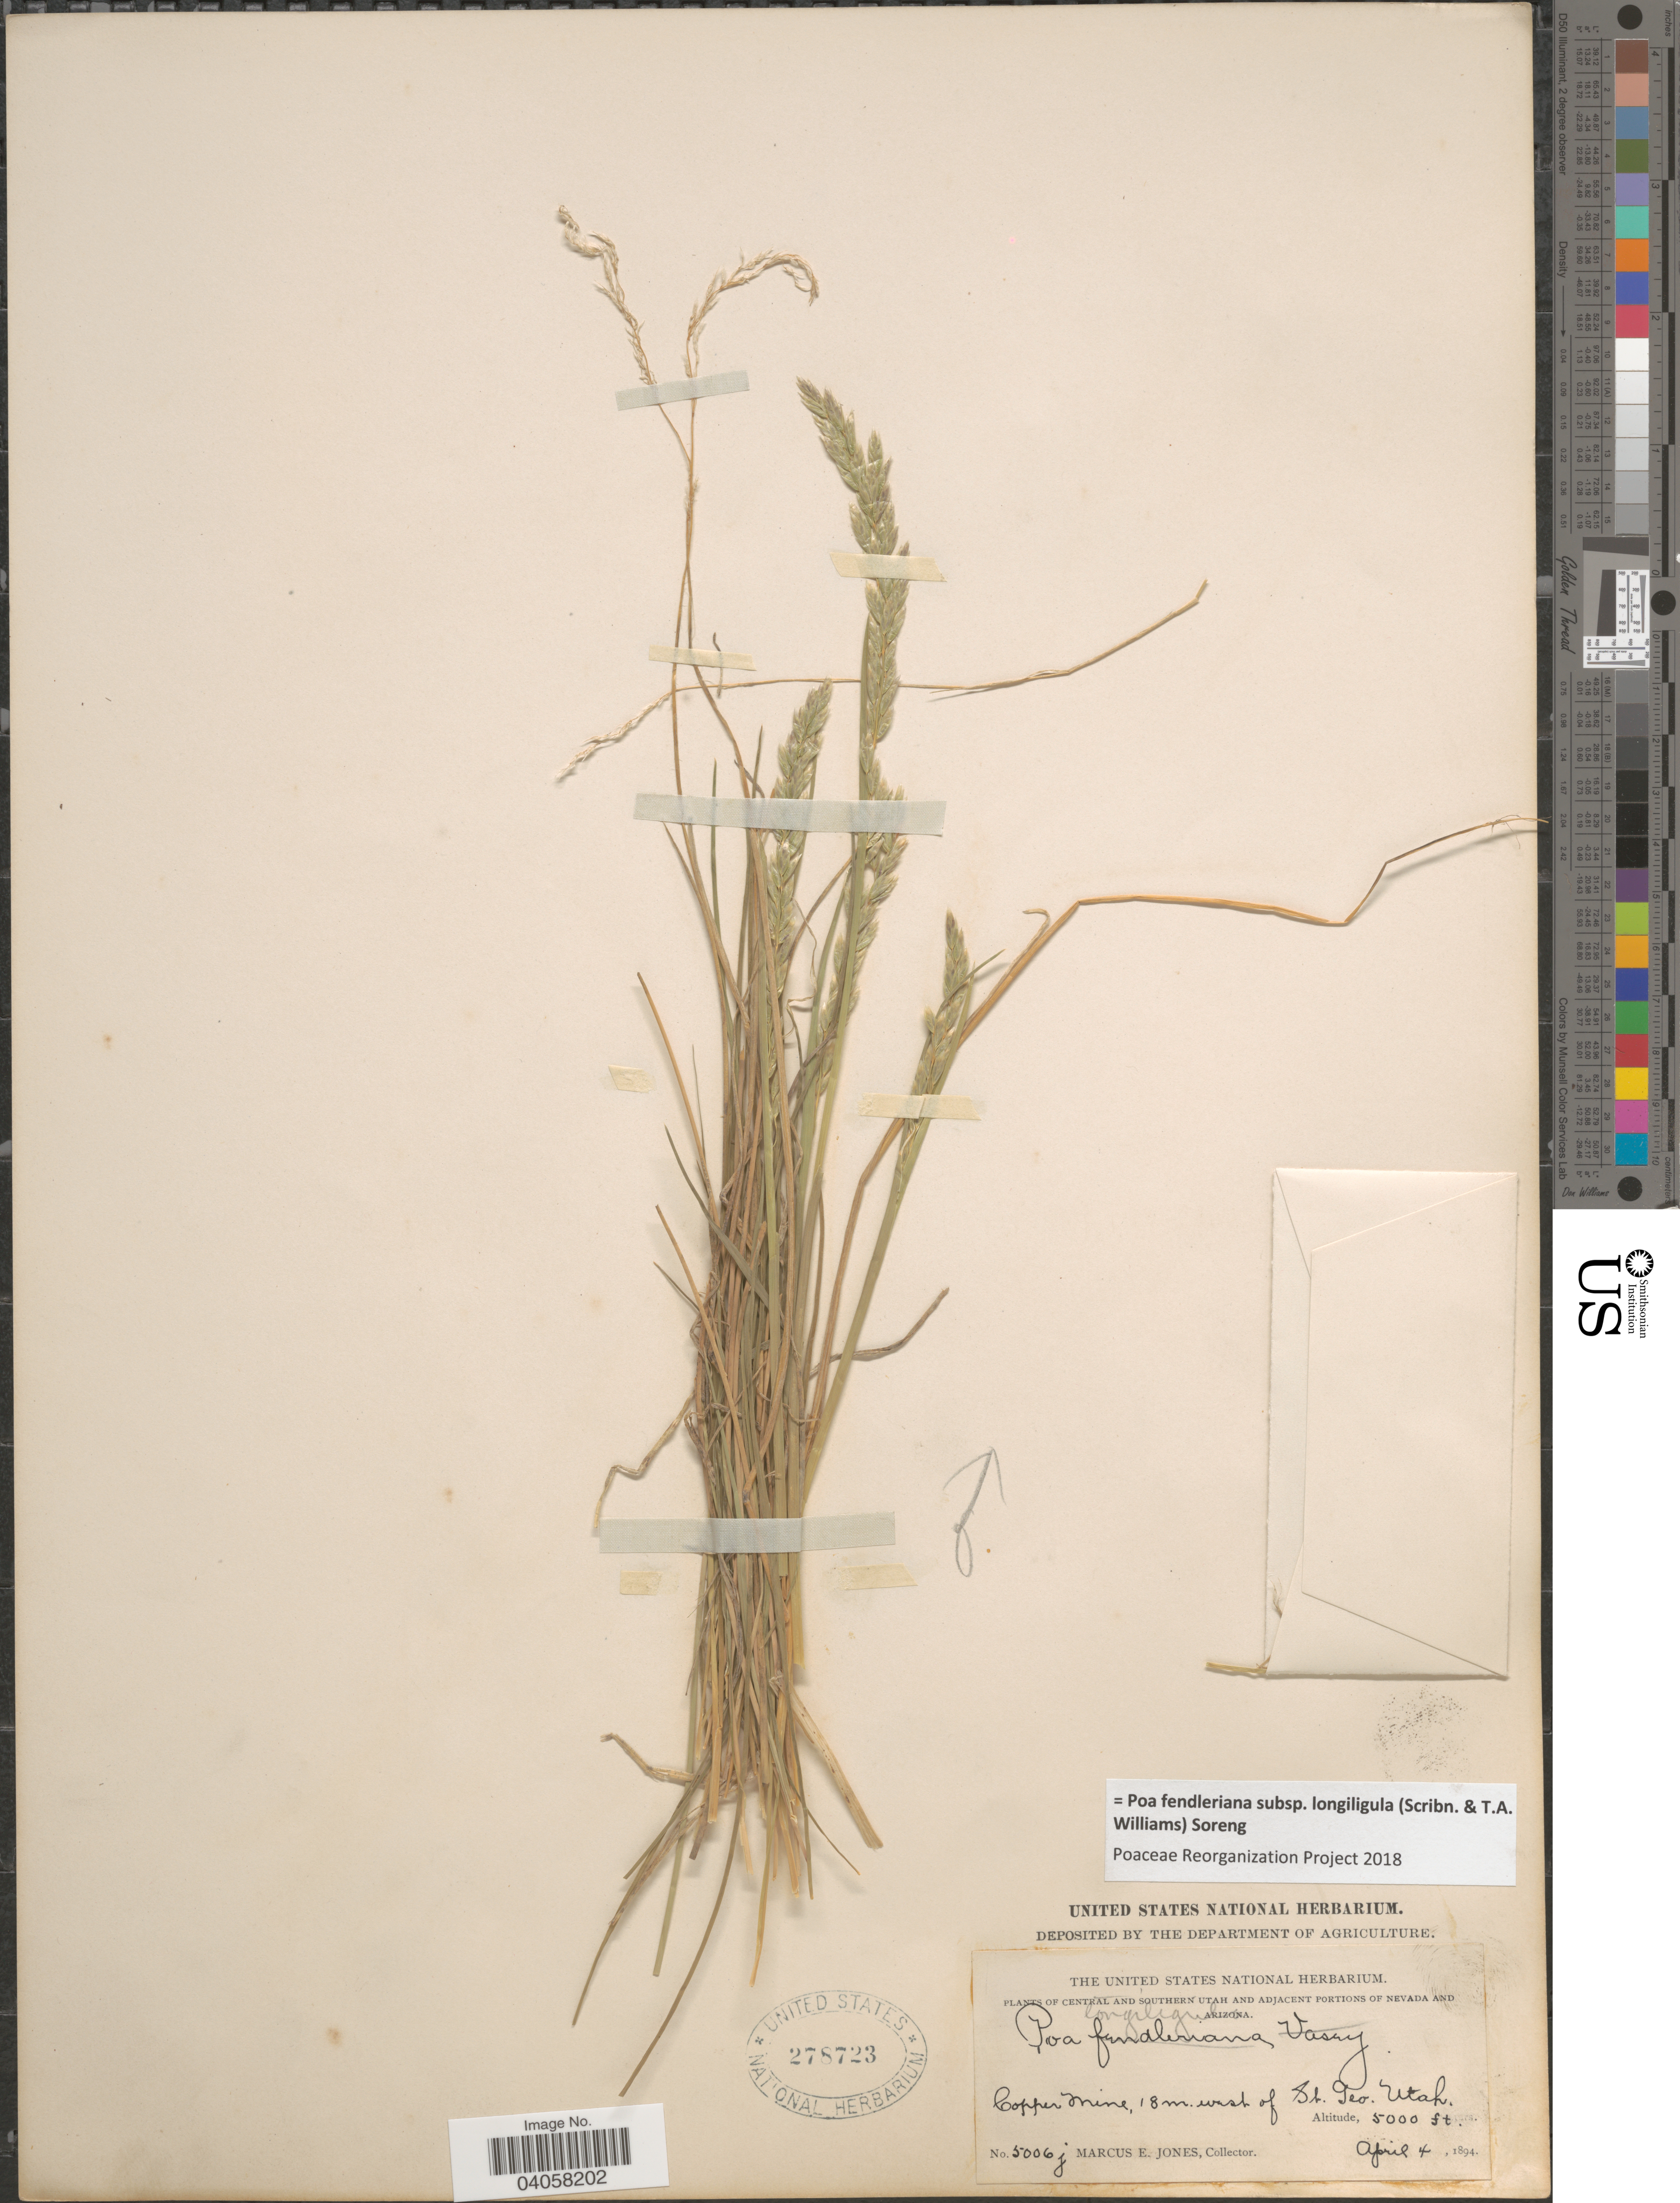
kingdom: Plantae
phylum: Tracheophyta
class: Liliopsida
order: Poales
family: Poaceae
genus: Poa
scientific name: Poa fendleriana subsp. longiligula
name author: (Scribn. & T.A. Williams) Soreng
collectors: M. E. Jones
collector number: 5006j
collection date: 1894-04-04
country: United States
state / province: Utah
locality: Central and Southern Utah. Copper Mine, 18 m. west of St. Geo.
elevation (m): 1524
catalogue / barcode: US 278723